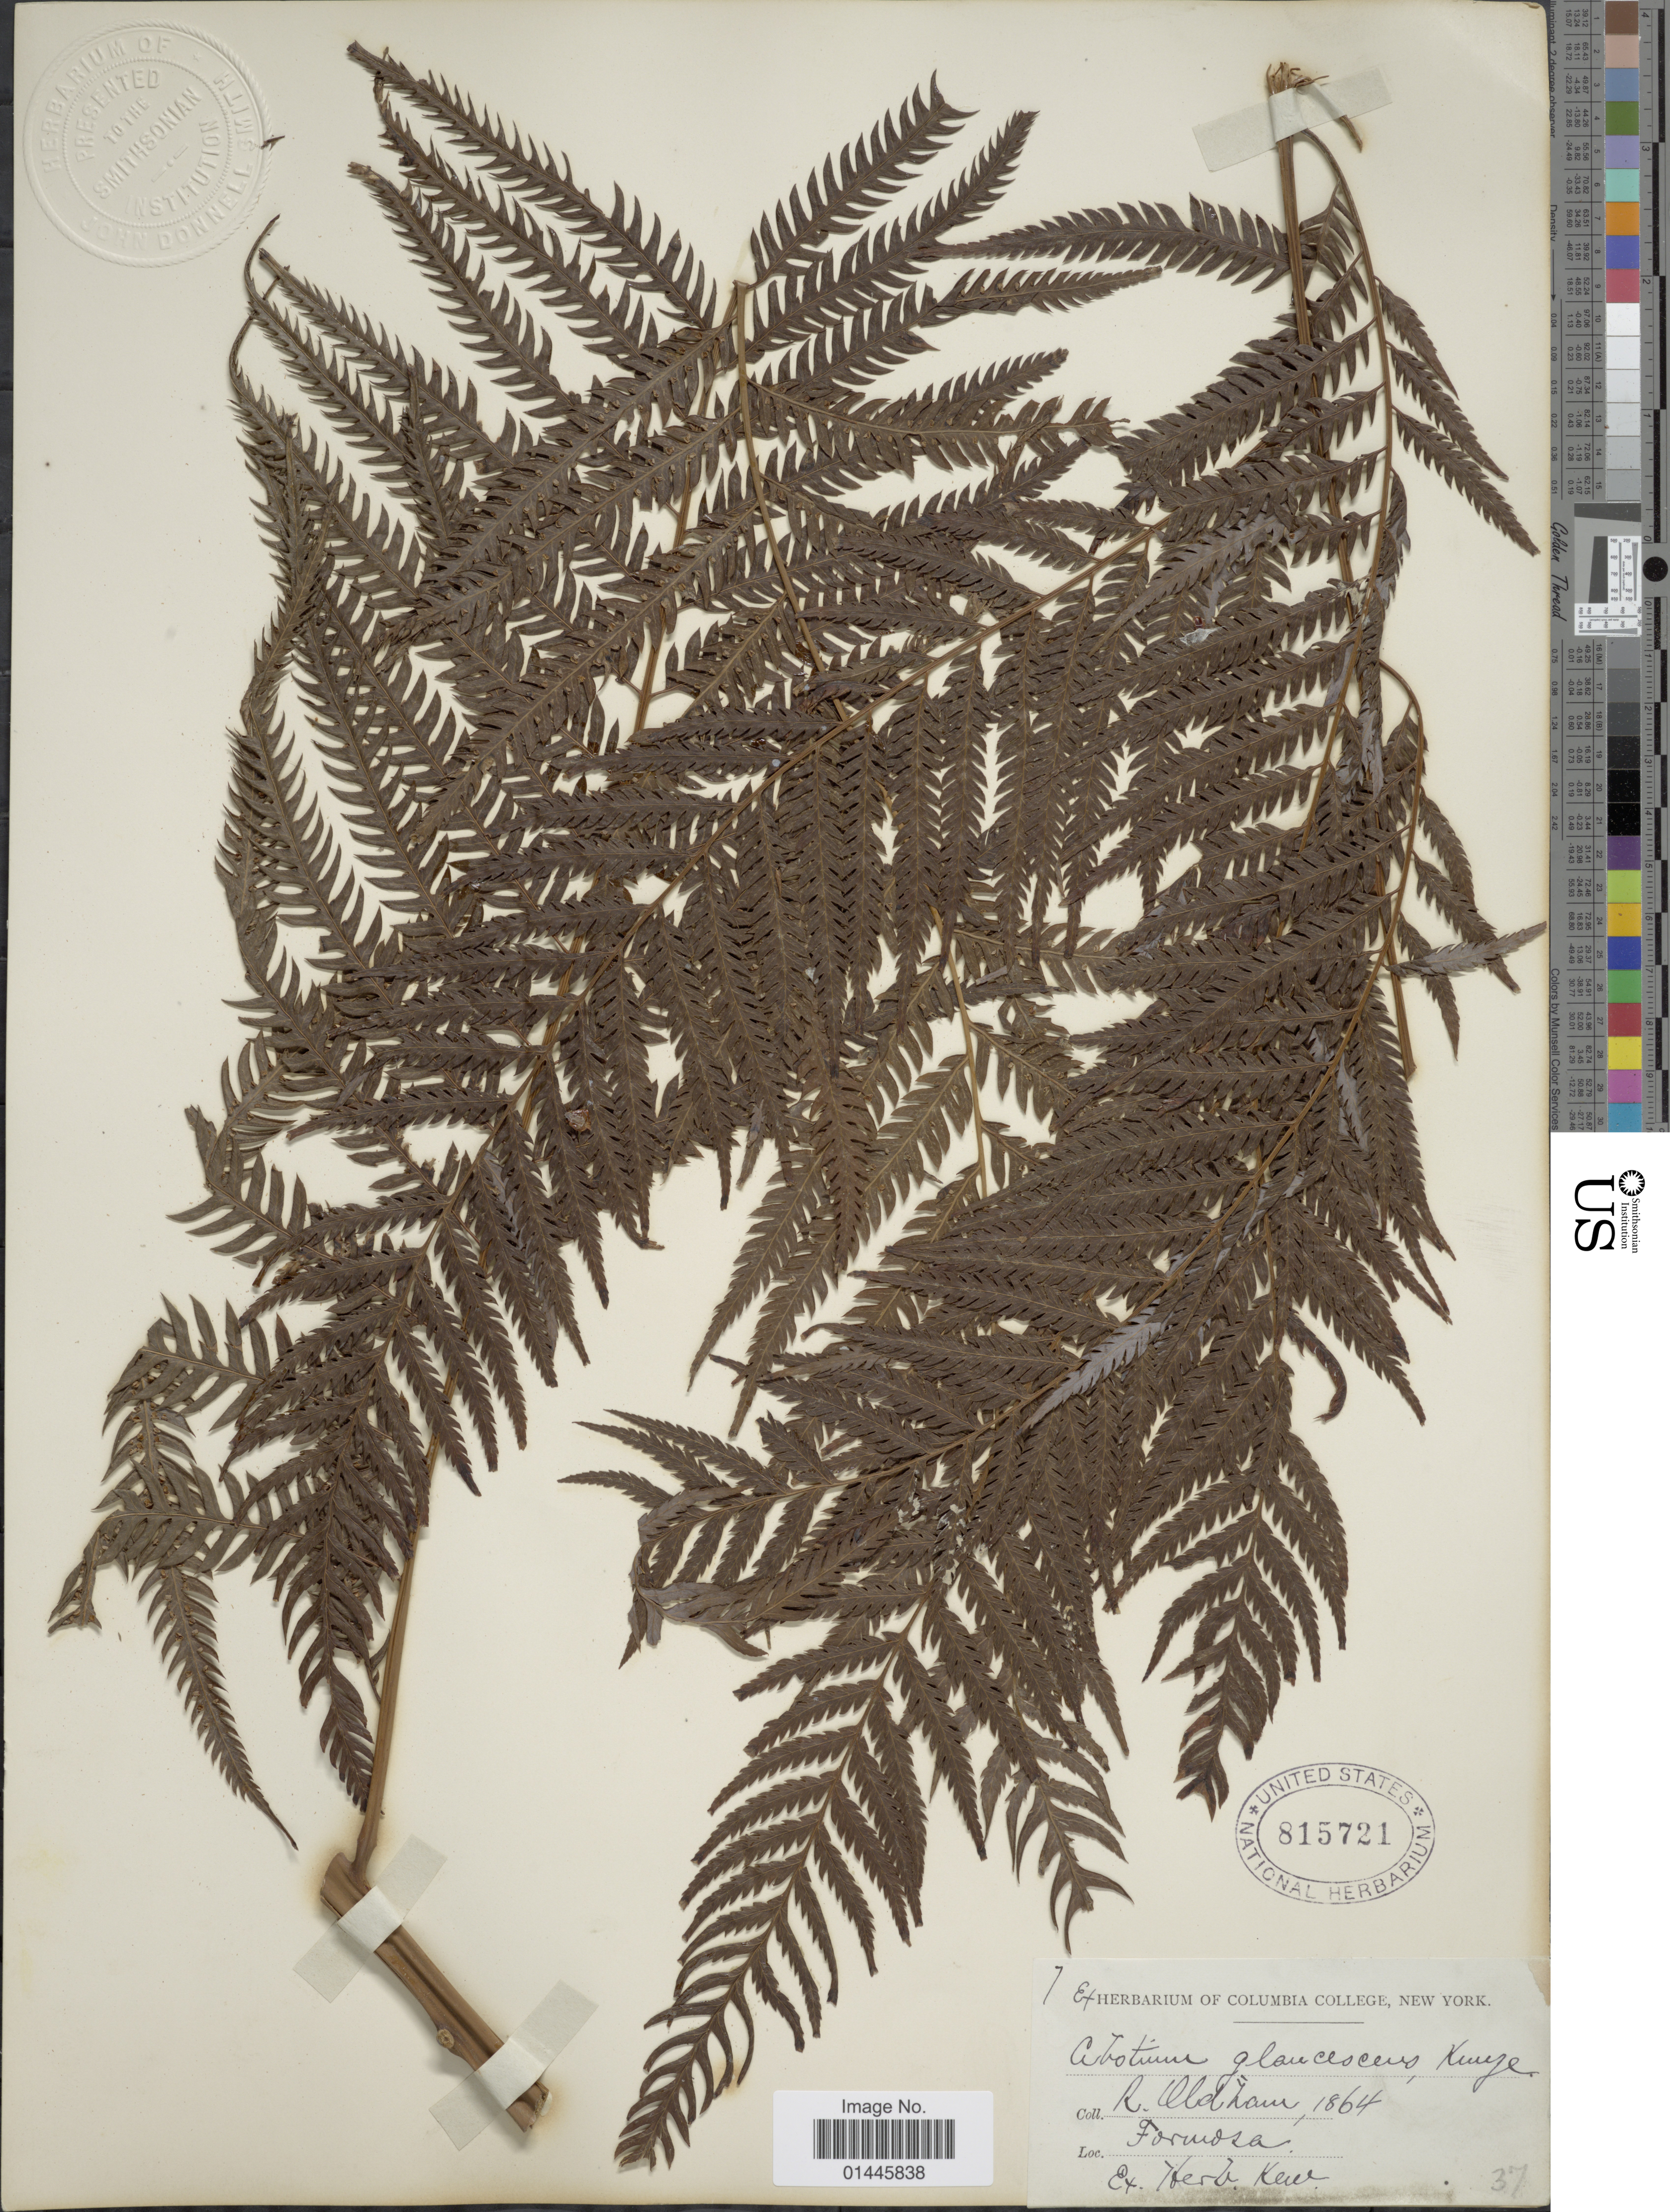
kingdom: Plantae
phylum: Tracheophyta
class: Polypodiopsida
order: Cyatheales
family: Cibotiaceae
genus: Cibotium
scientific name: Cibotium barometz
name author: (L.) J. Sm.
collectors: R. Oldham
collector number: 37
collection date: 1864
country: Taiwan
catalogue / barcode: US 815721